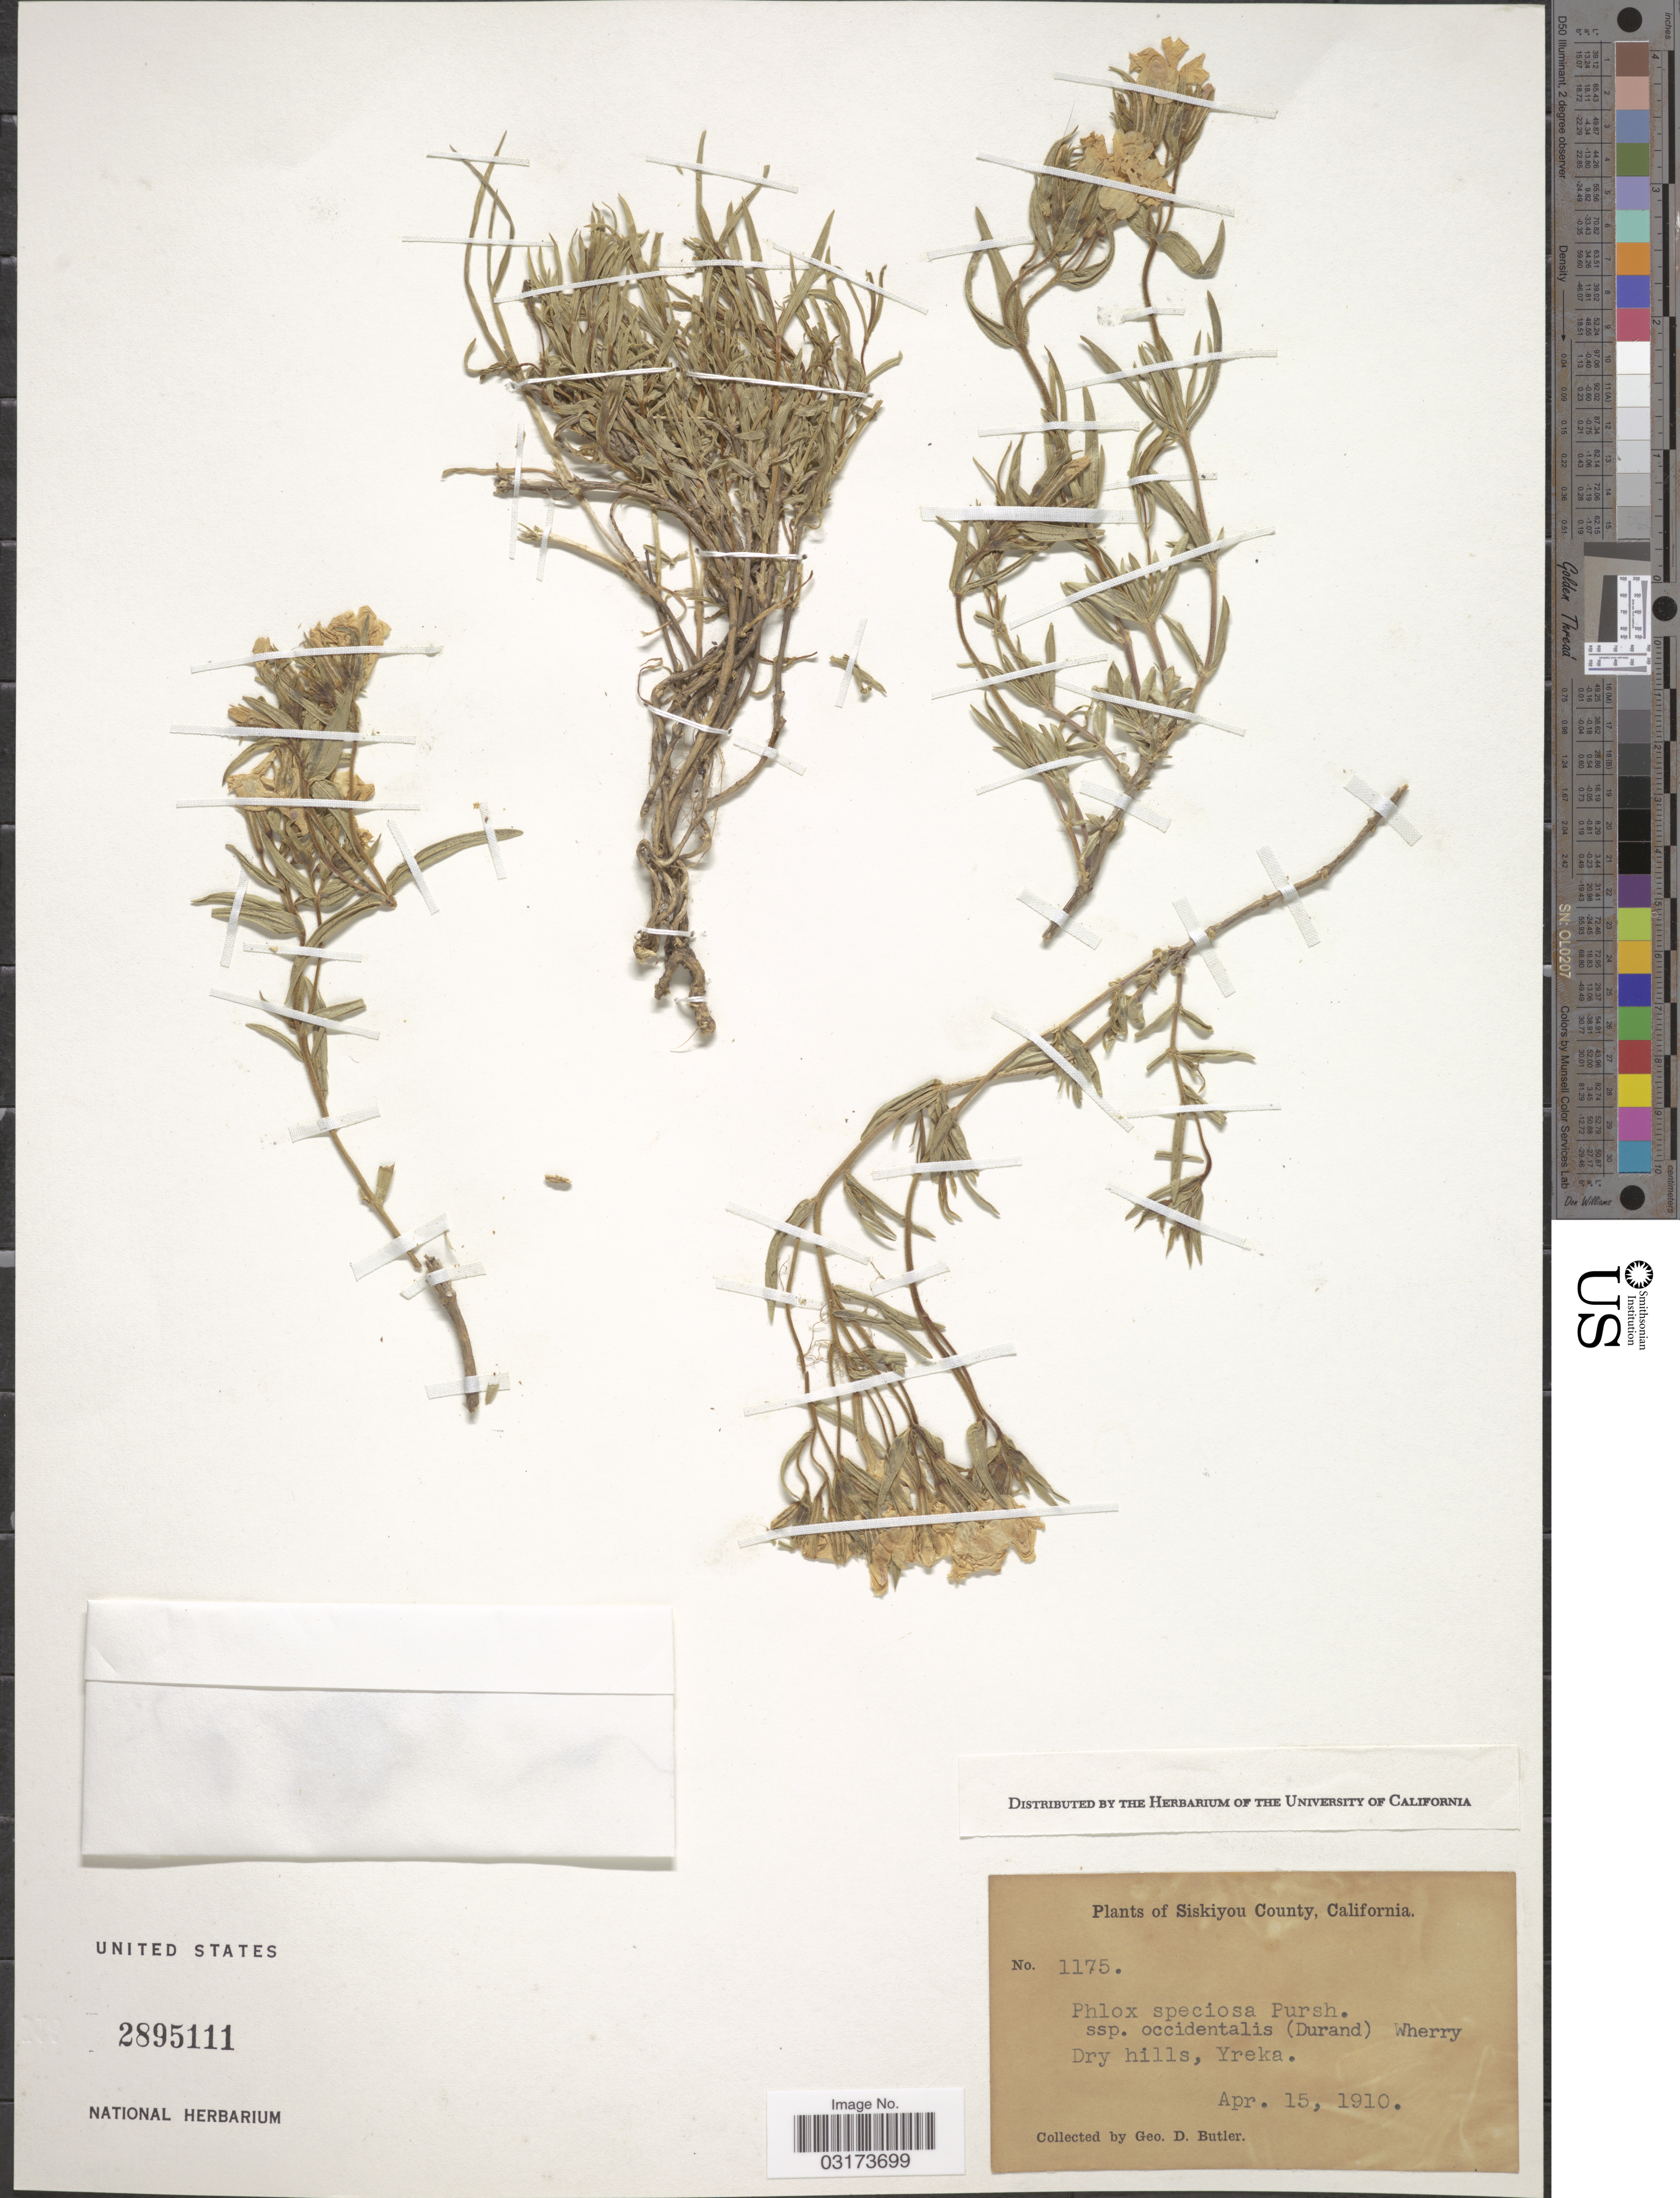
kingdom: Plantae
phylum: Tracheophyta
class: Magnoliopsida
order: Ericales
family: Polemoniaceae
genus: Phlox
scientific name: Phlox speciosa subsp. occidentalis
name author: (Durand ex Torr.) Wherry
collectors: G. D. Butler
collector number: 1175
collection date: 1910-04-15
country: United States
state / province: California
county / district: Siskiyou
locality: Siskiyou County. Yreka.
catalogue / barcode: US 2895111